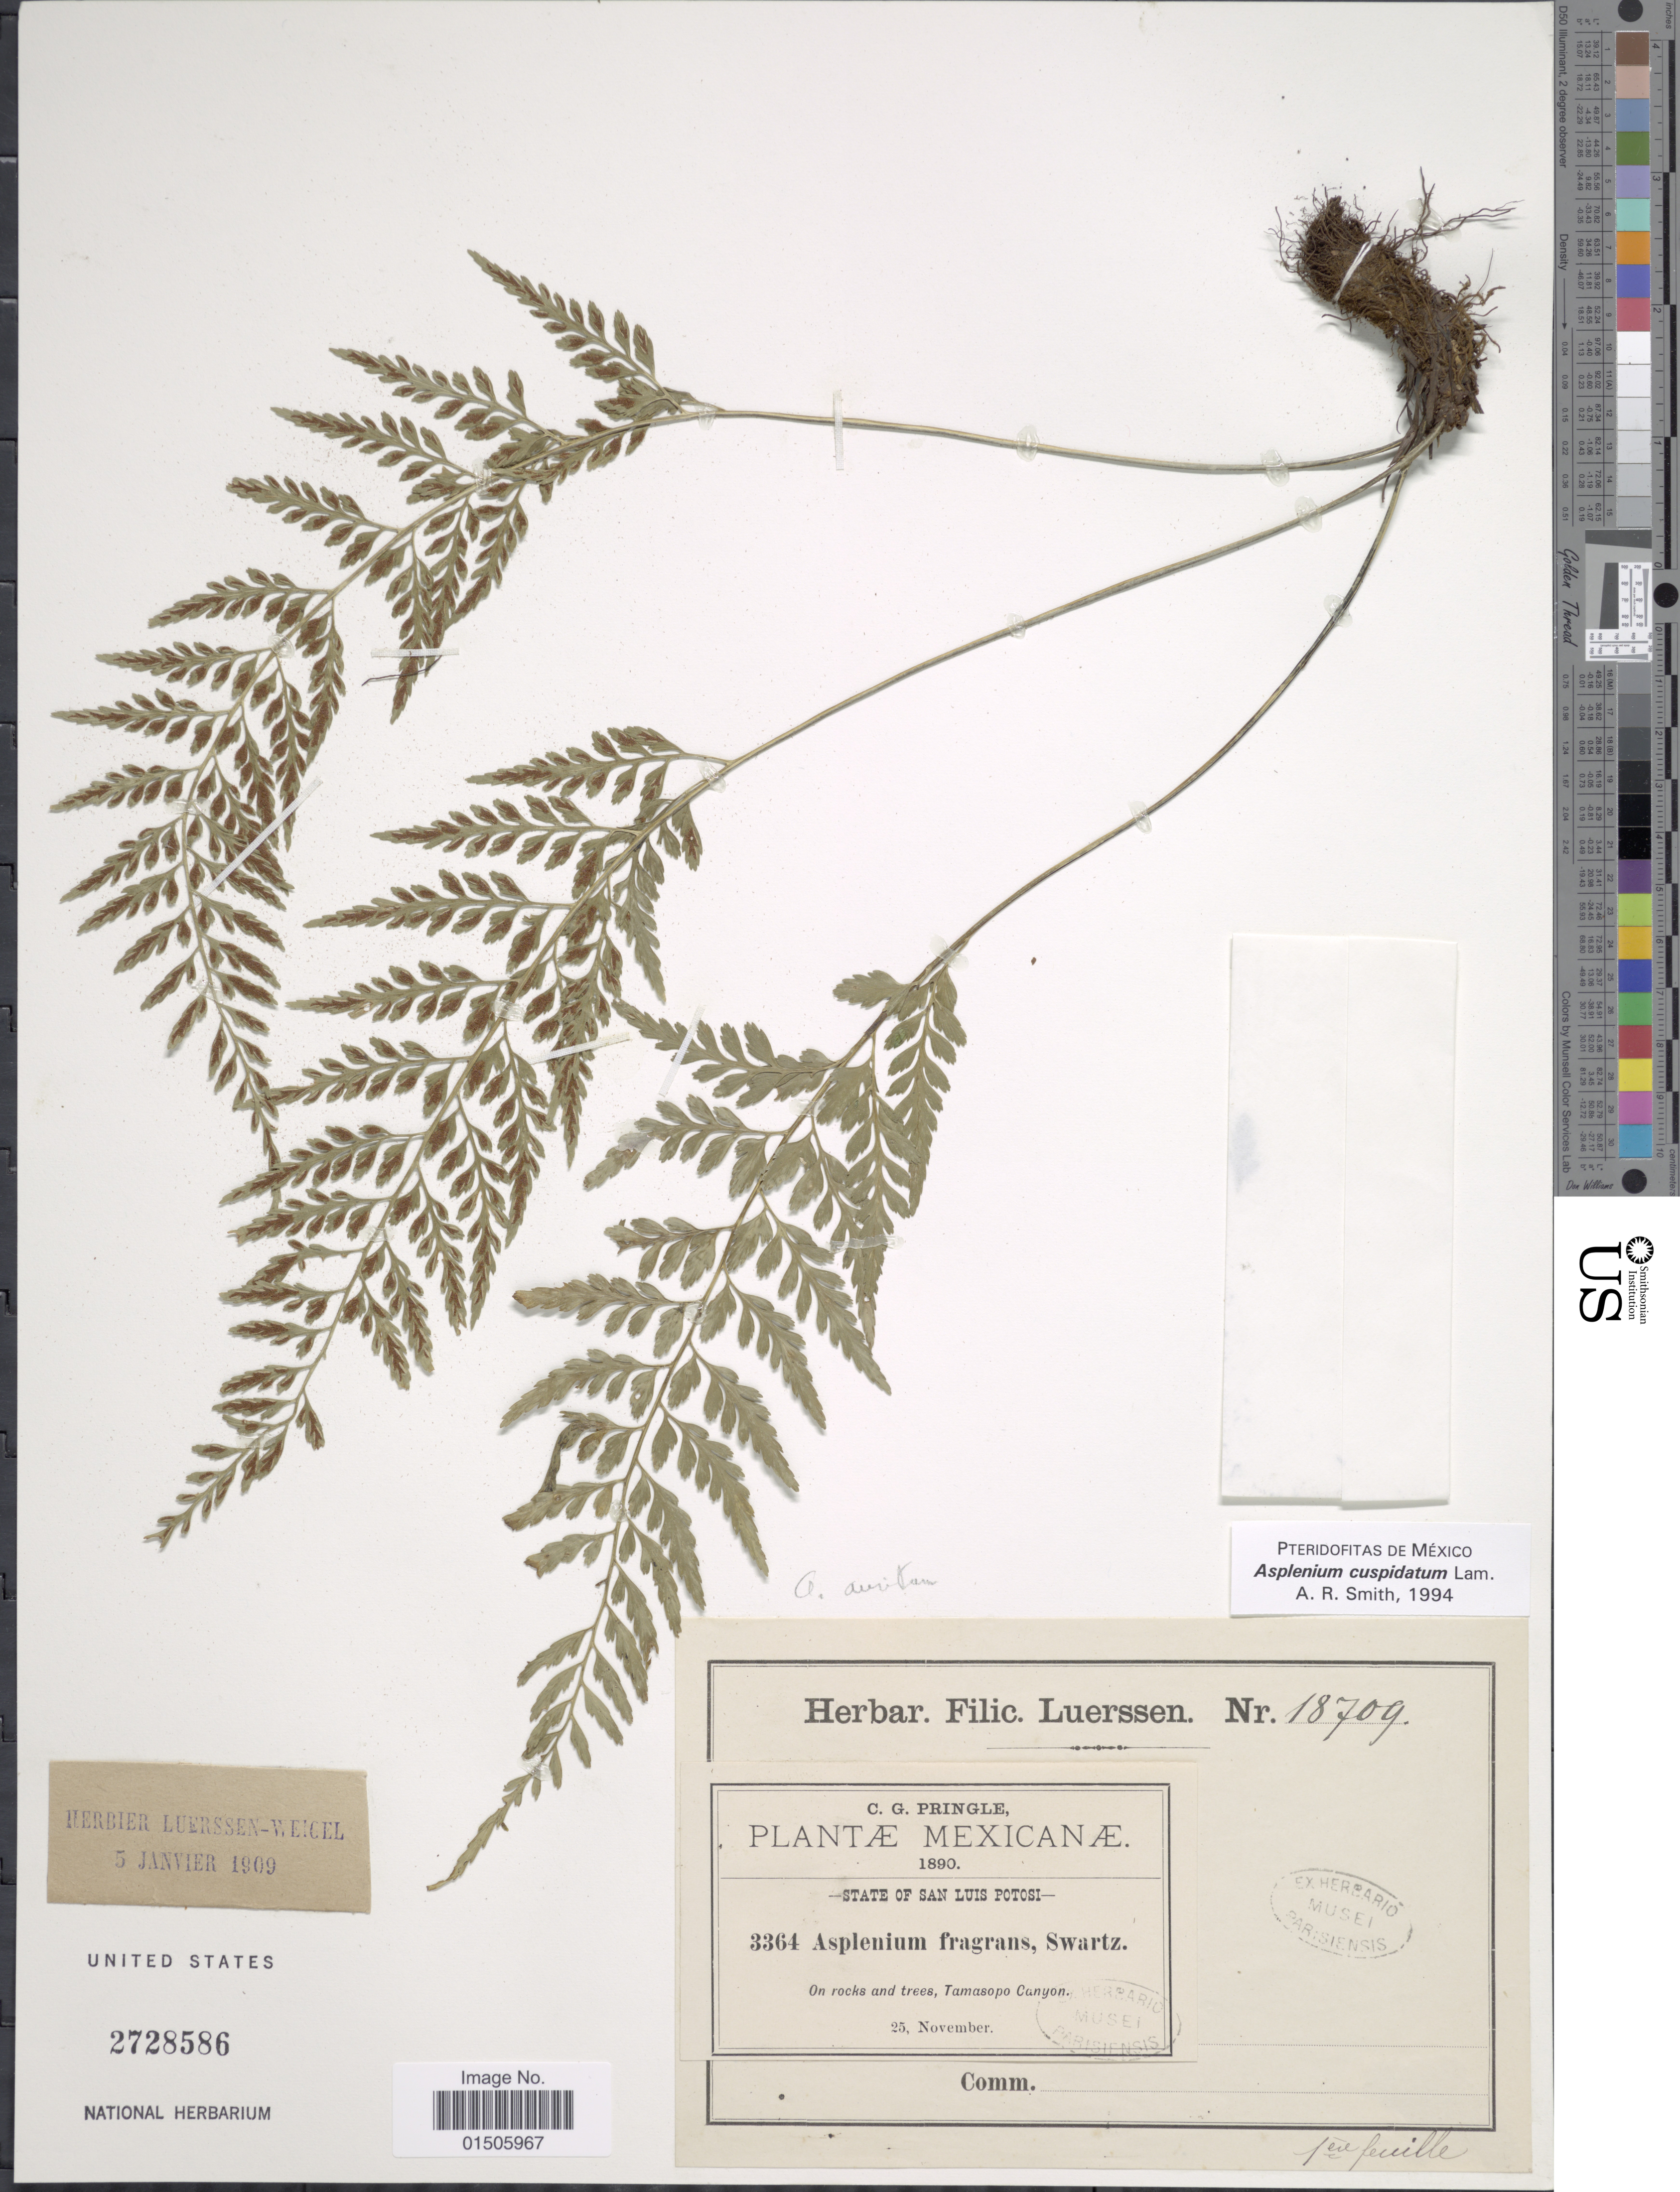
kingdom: Plantae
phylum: Tracheophyta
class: Polypodiopsida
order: Polypodiales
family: Aspleniaceae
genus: Asplenium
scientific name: Asplenium cuspidatum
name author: Lam.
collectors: C. G. Pringle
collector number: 3364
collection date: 1890-11-25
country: Mexico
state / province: San Luis Potosí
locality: On rocks and trees, Tamasopo Canyon. State of San Luis Potosi.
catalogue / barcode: US 2728586